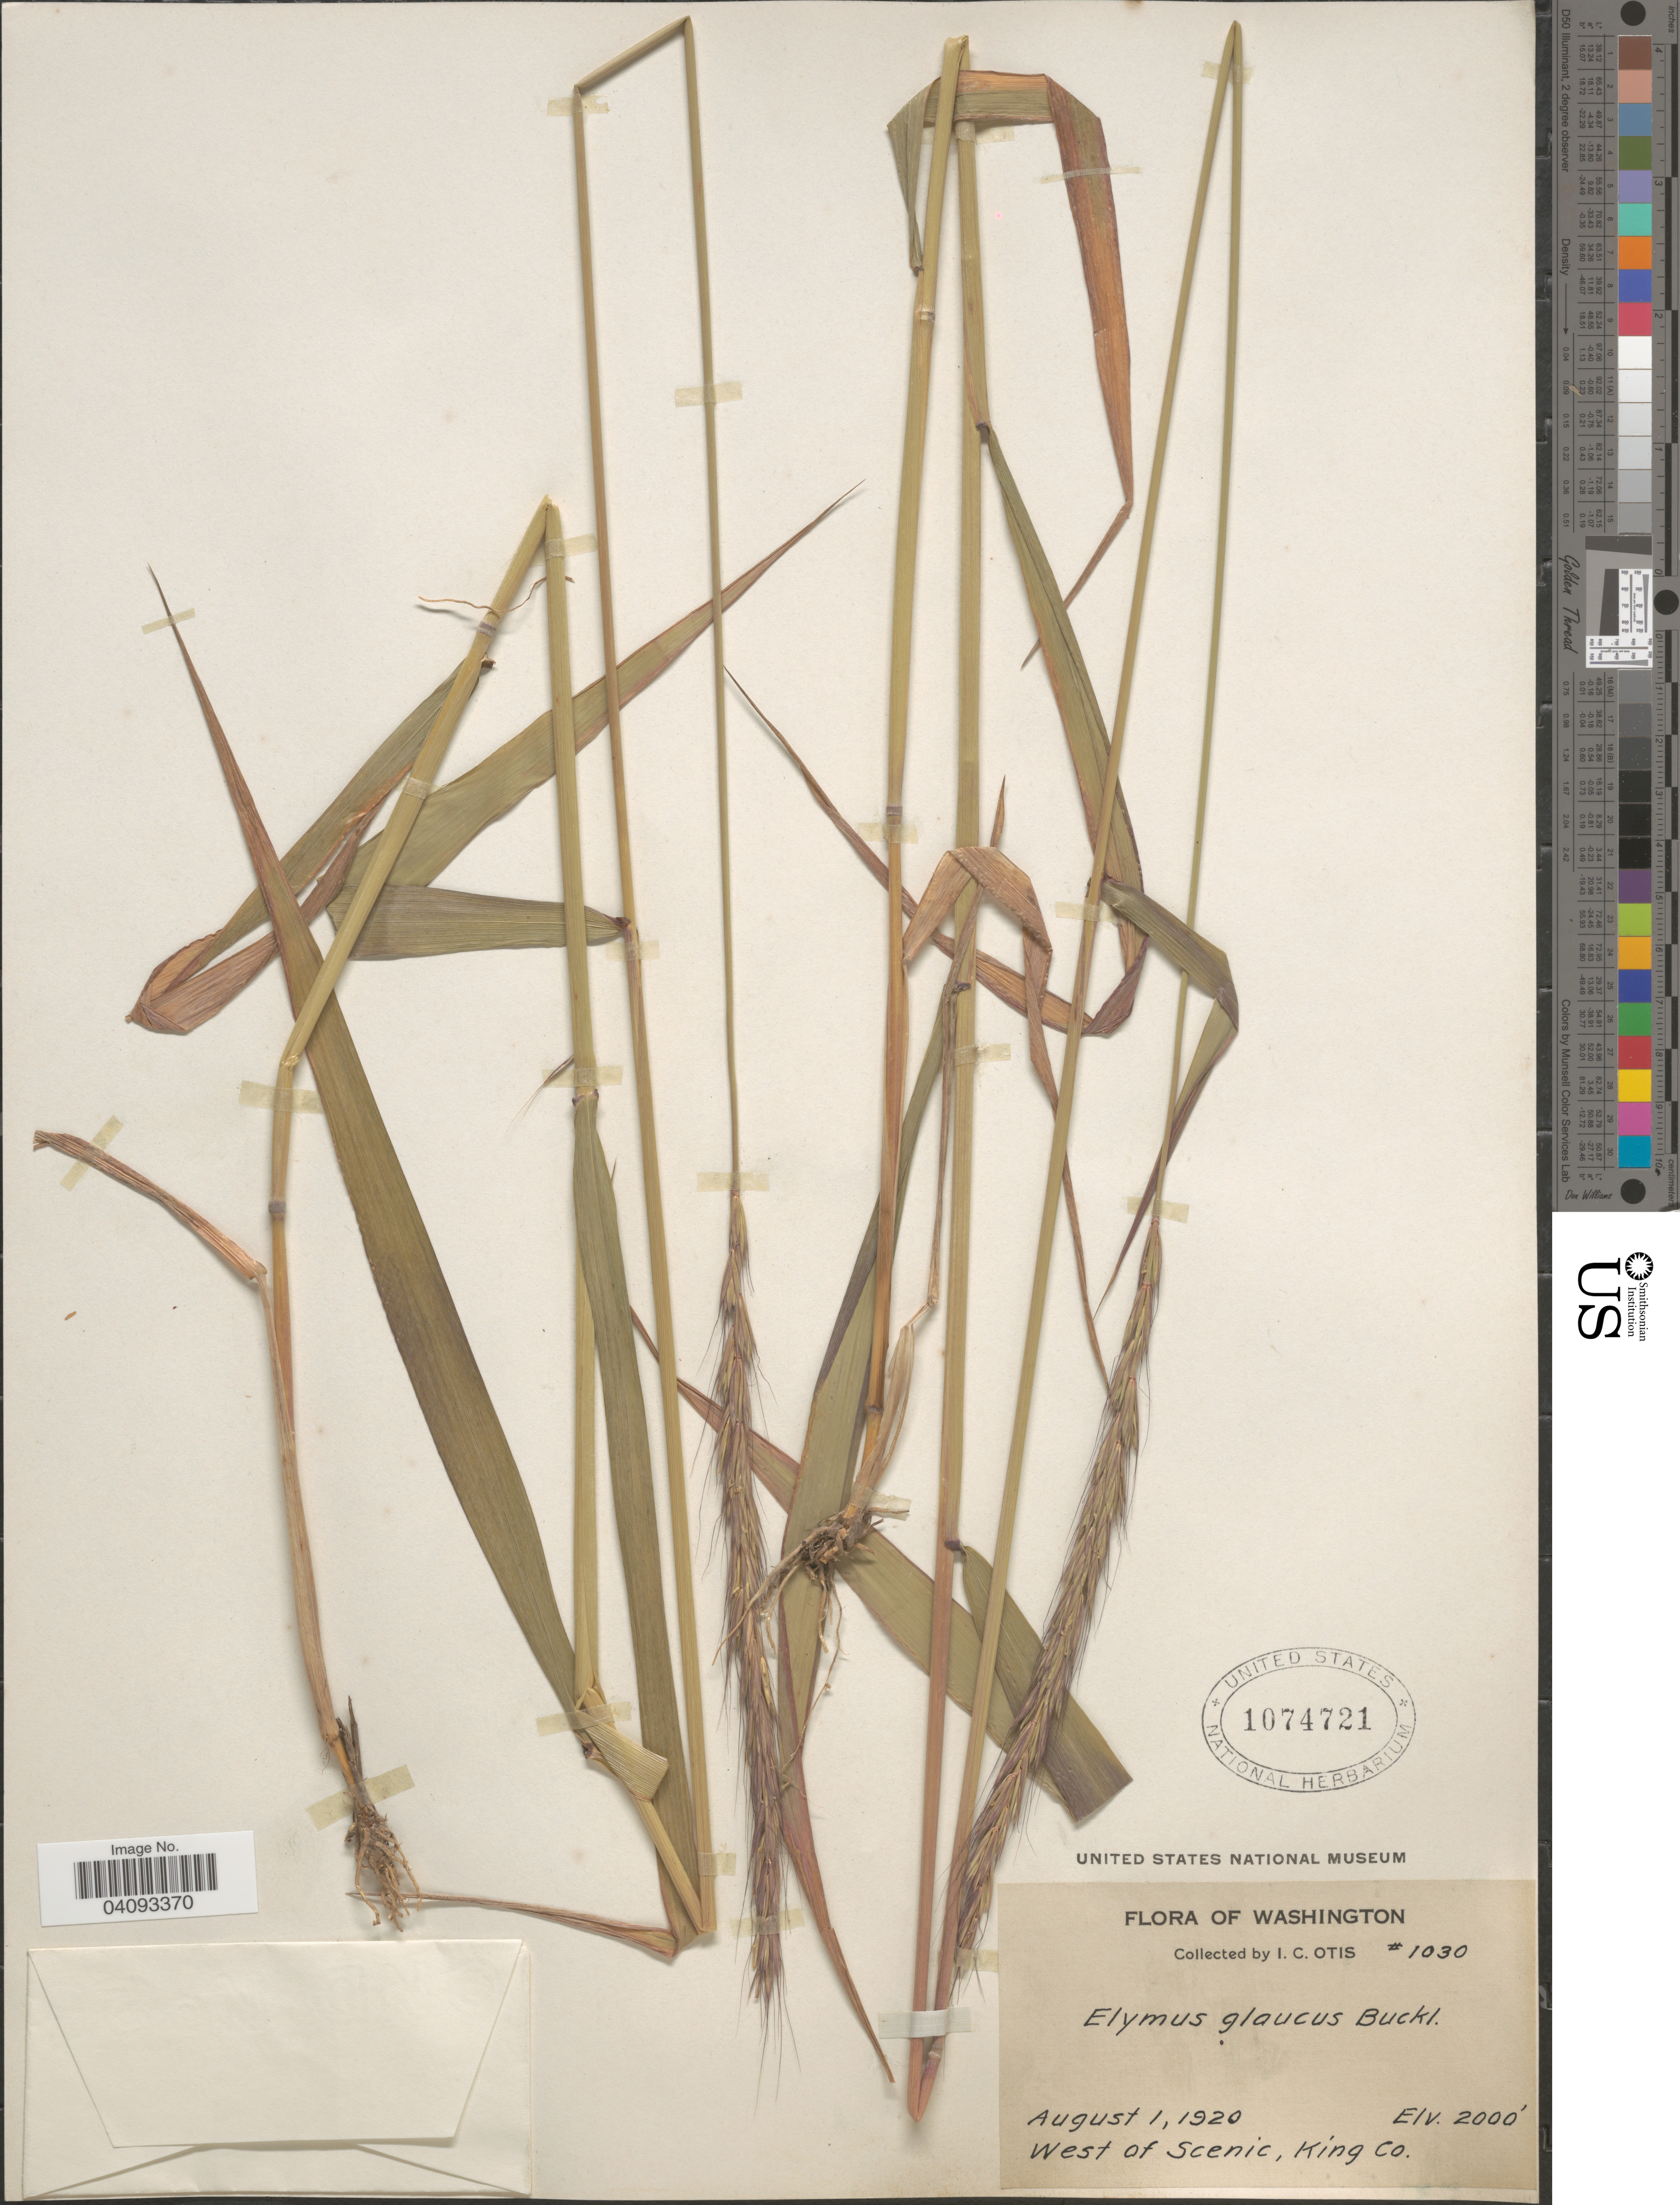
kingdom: Plantae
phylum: Tracheophyta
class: Liliopsida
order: Poales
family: Poaceae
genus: Elymus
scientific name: Elymus glaucus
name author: Buckley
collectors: I. C. Otis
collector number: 1030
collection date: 1920-08-01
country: United States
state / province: Washington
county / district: King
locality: West of Scenic, King Co.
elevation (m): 610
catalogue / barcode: US 1074721